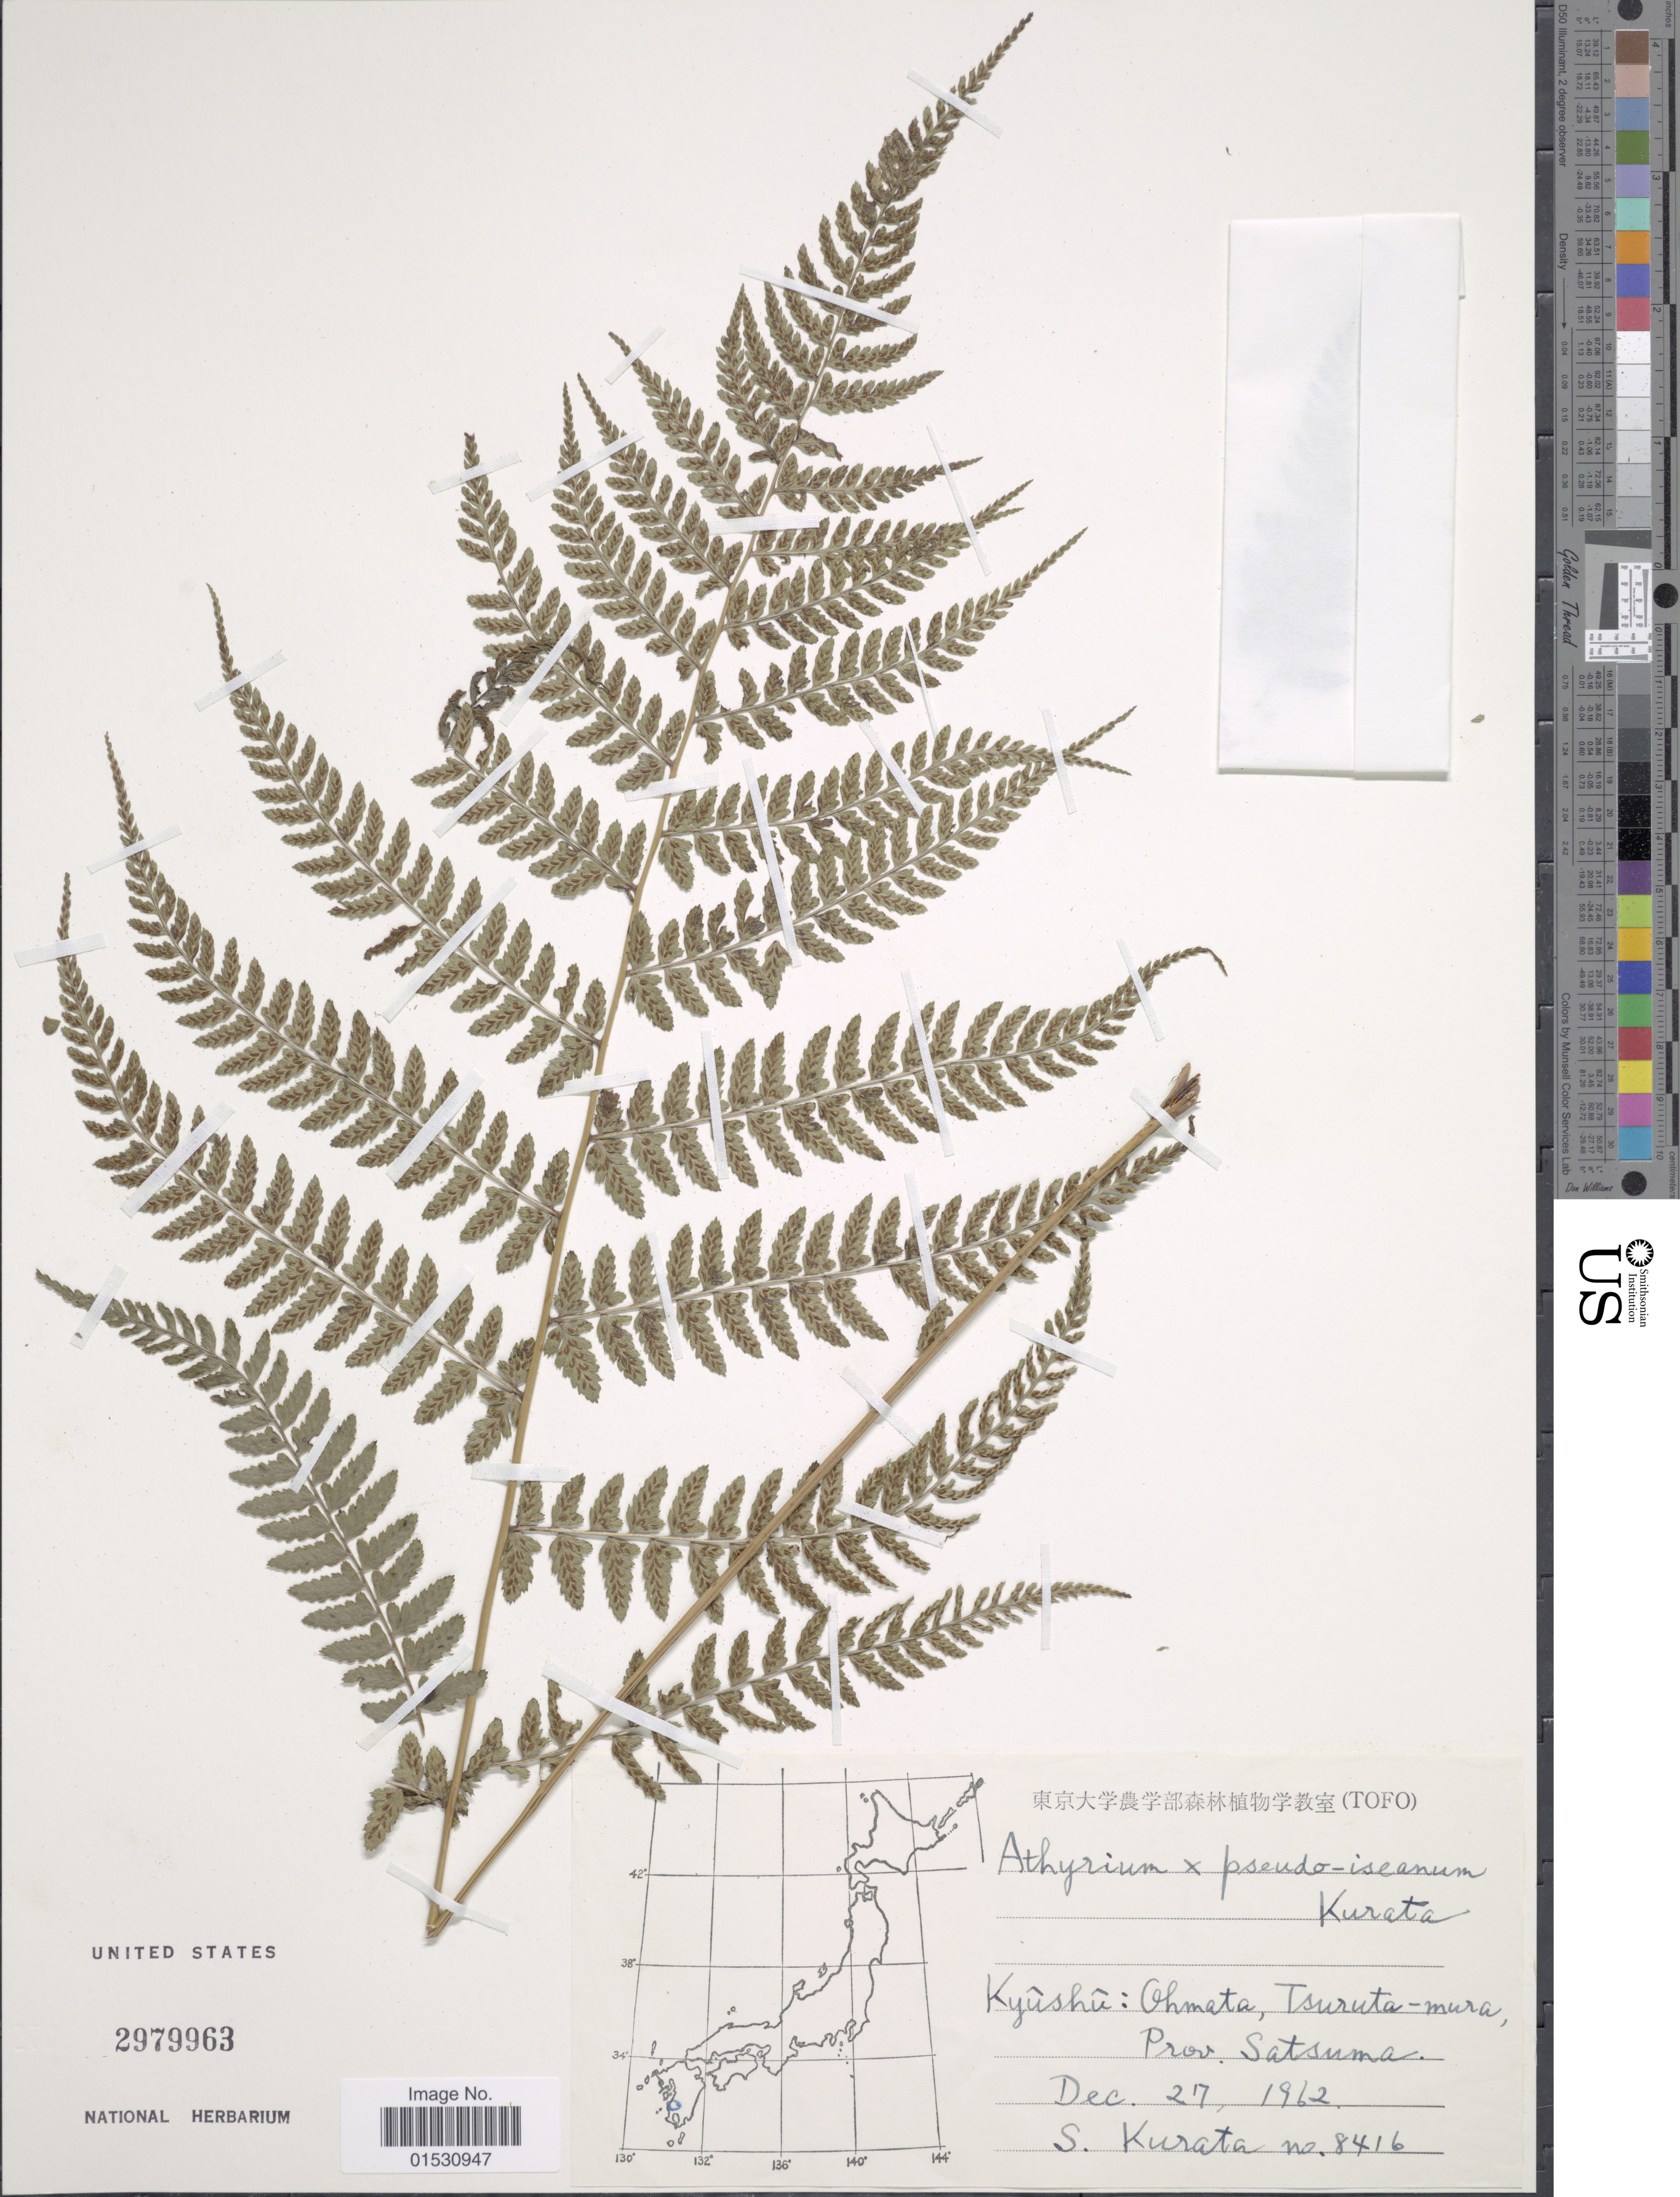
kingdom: Plantae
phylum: Tracheophyta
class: Polypodiopsida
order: Polypodiales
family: Athyriaceae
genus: Athyrium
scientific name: Athyrium pseudo-iseanum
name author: Sa. Kurata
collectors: Sa. Kurata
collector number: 8416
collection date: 1962-12-27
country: Japan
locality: Kyushu: Ohmata, Tsuruta-mura, Prov. Satsuma.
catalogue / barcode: US 2979963